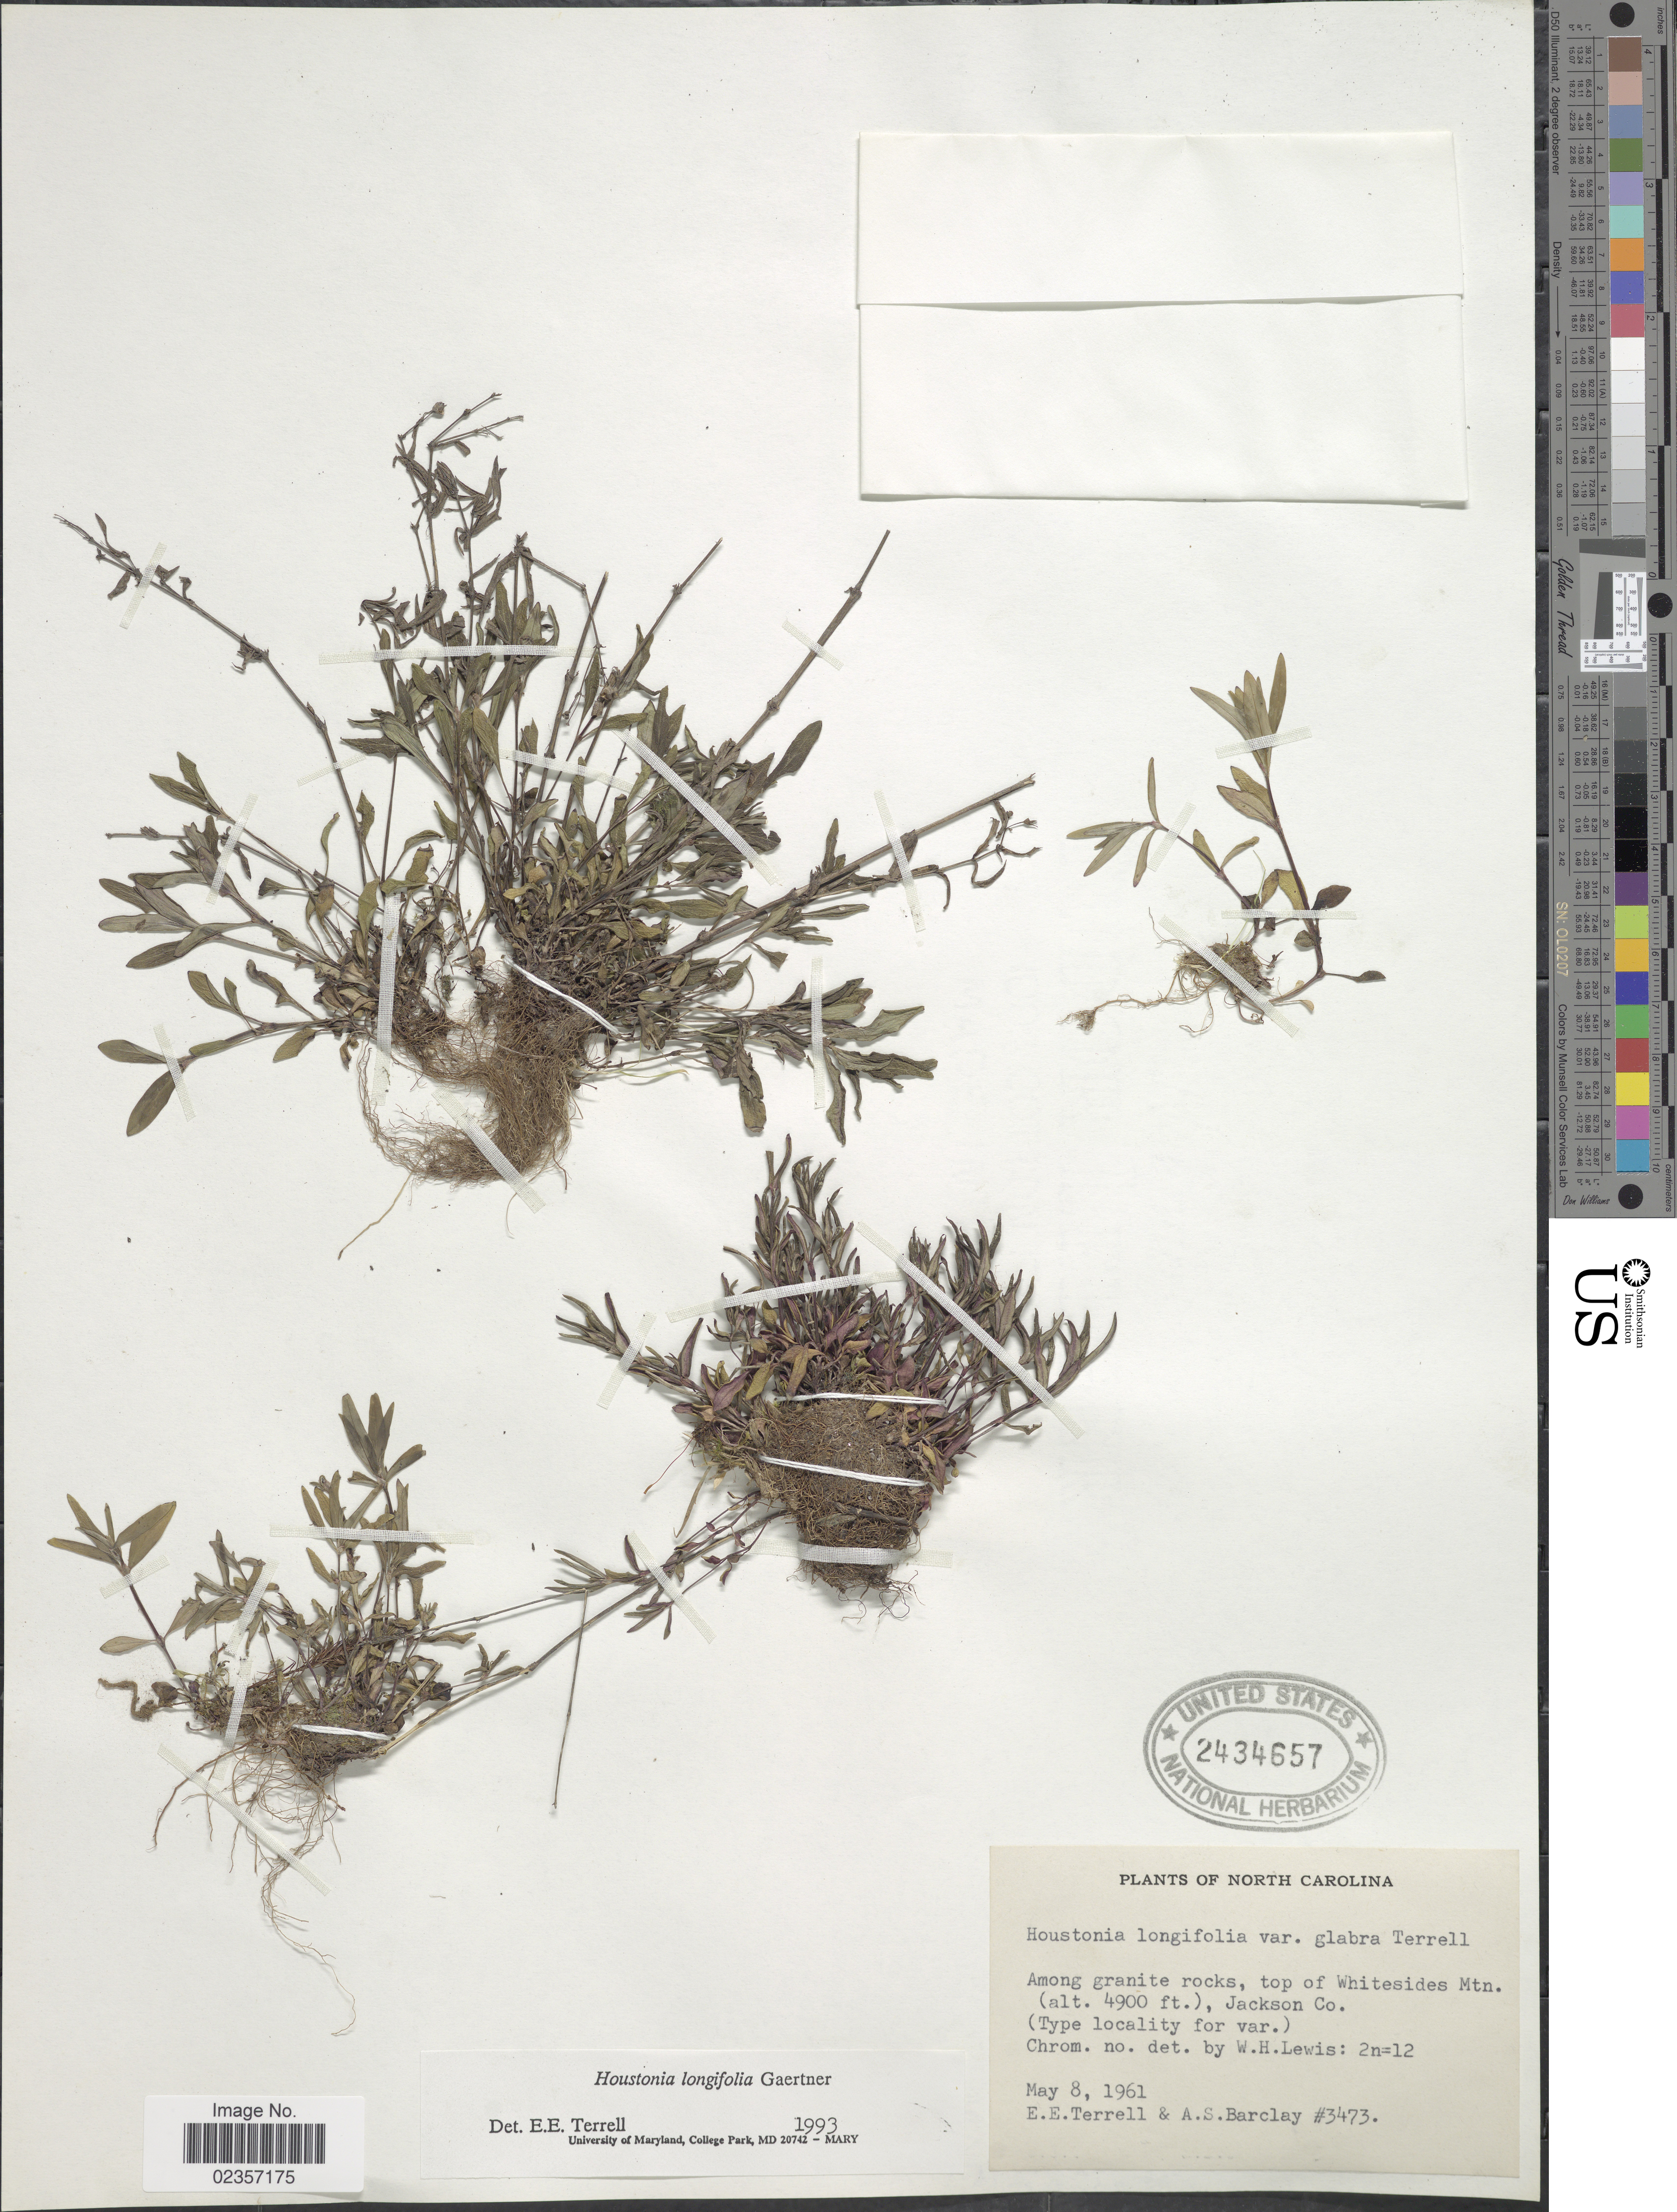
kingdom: Plantae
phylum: Tracheophyta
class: Magnoliopsida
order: Gentianales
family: Rubiaceae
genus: Houstonia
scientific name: Houstonia longifolia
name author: Gaertn.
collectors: E. E. Terrell & A. S. Barclay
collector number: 3473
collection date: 1961-05-08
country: United States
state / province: North Carolina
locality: Among granite rocks, top of Whitesides Mtn., Jackson Co.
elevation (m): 1494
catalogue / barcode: US 2434657